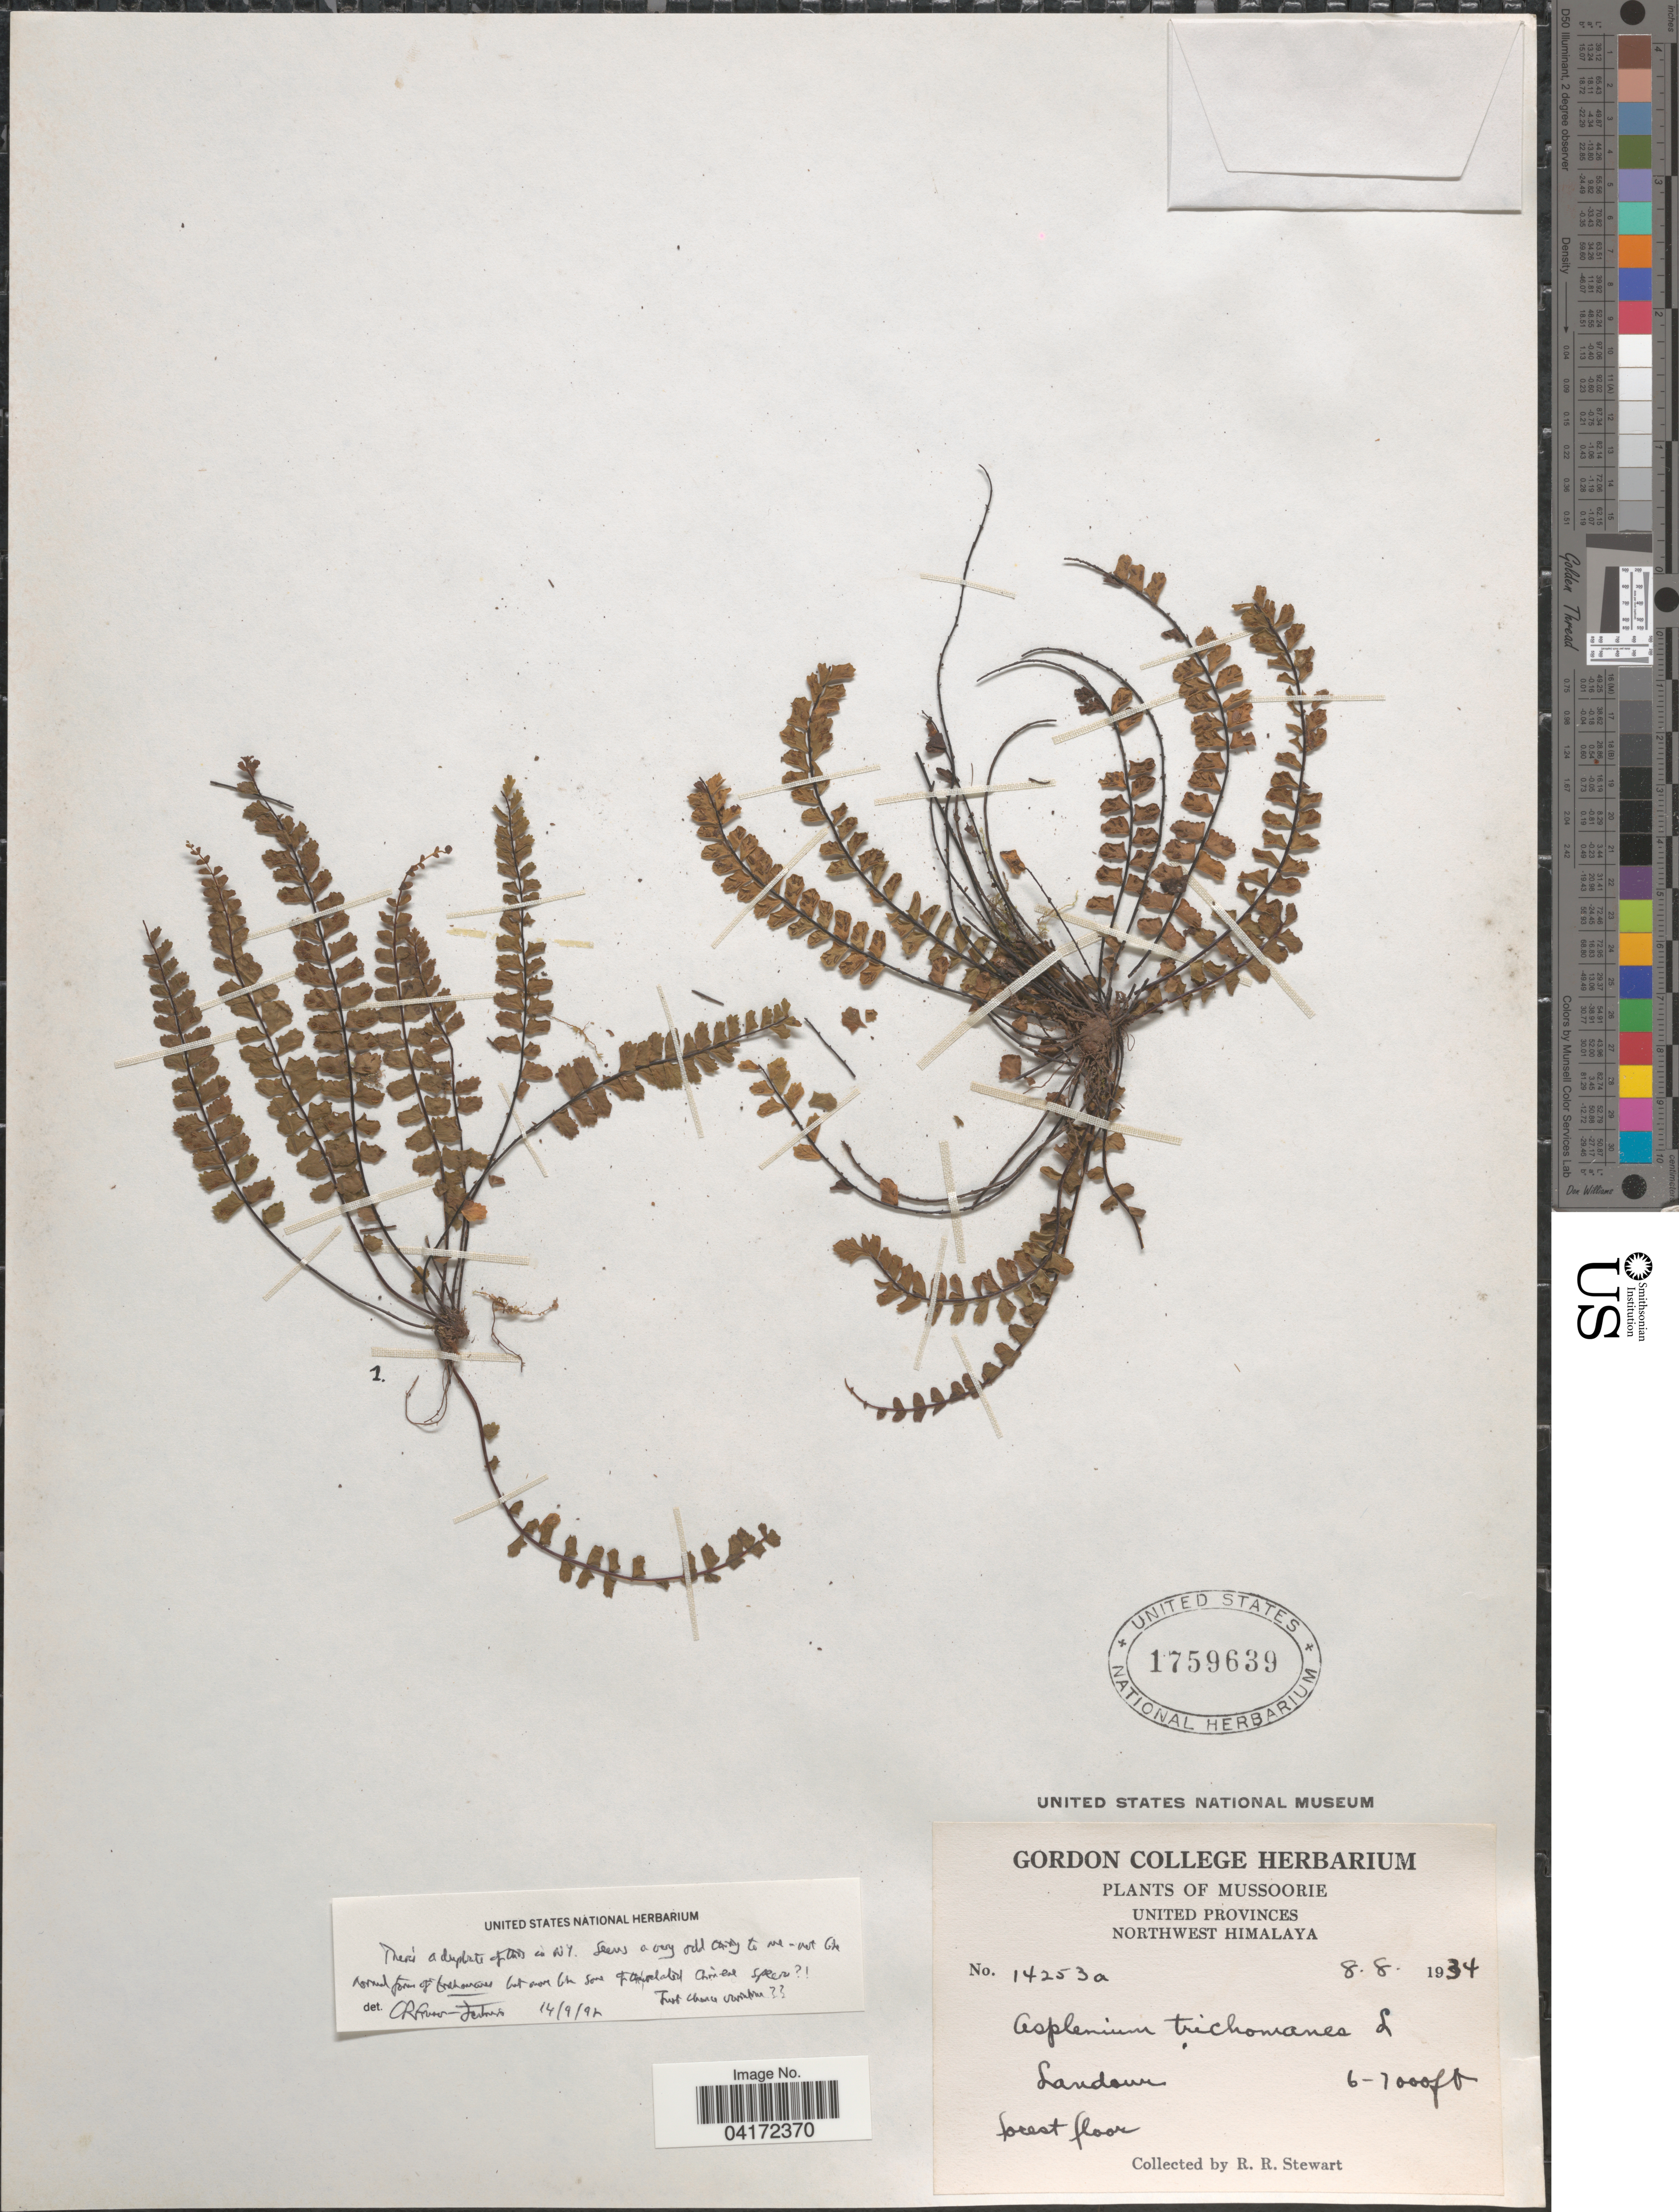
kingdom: Plantae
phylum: Tracheophyta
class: Polypodiopsida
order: Polypodiales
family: Aspleniaceae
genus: Asplenium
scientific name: Asplenium trichomanes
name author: L.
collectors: R. Stewart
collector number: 14253a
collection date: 1934-08-08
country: India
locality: Mussoorie. United Provinces. Northwest Himalaya. Landour.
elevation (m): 1829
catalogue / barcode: US 1759639